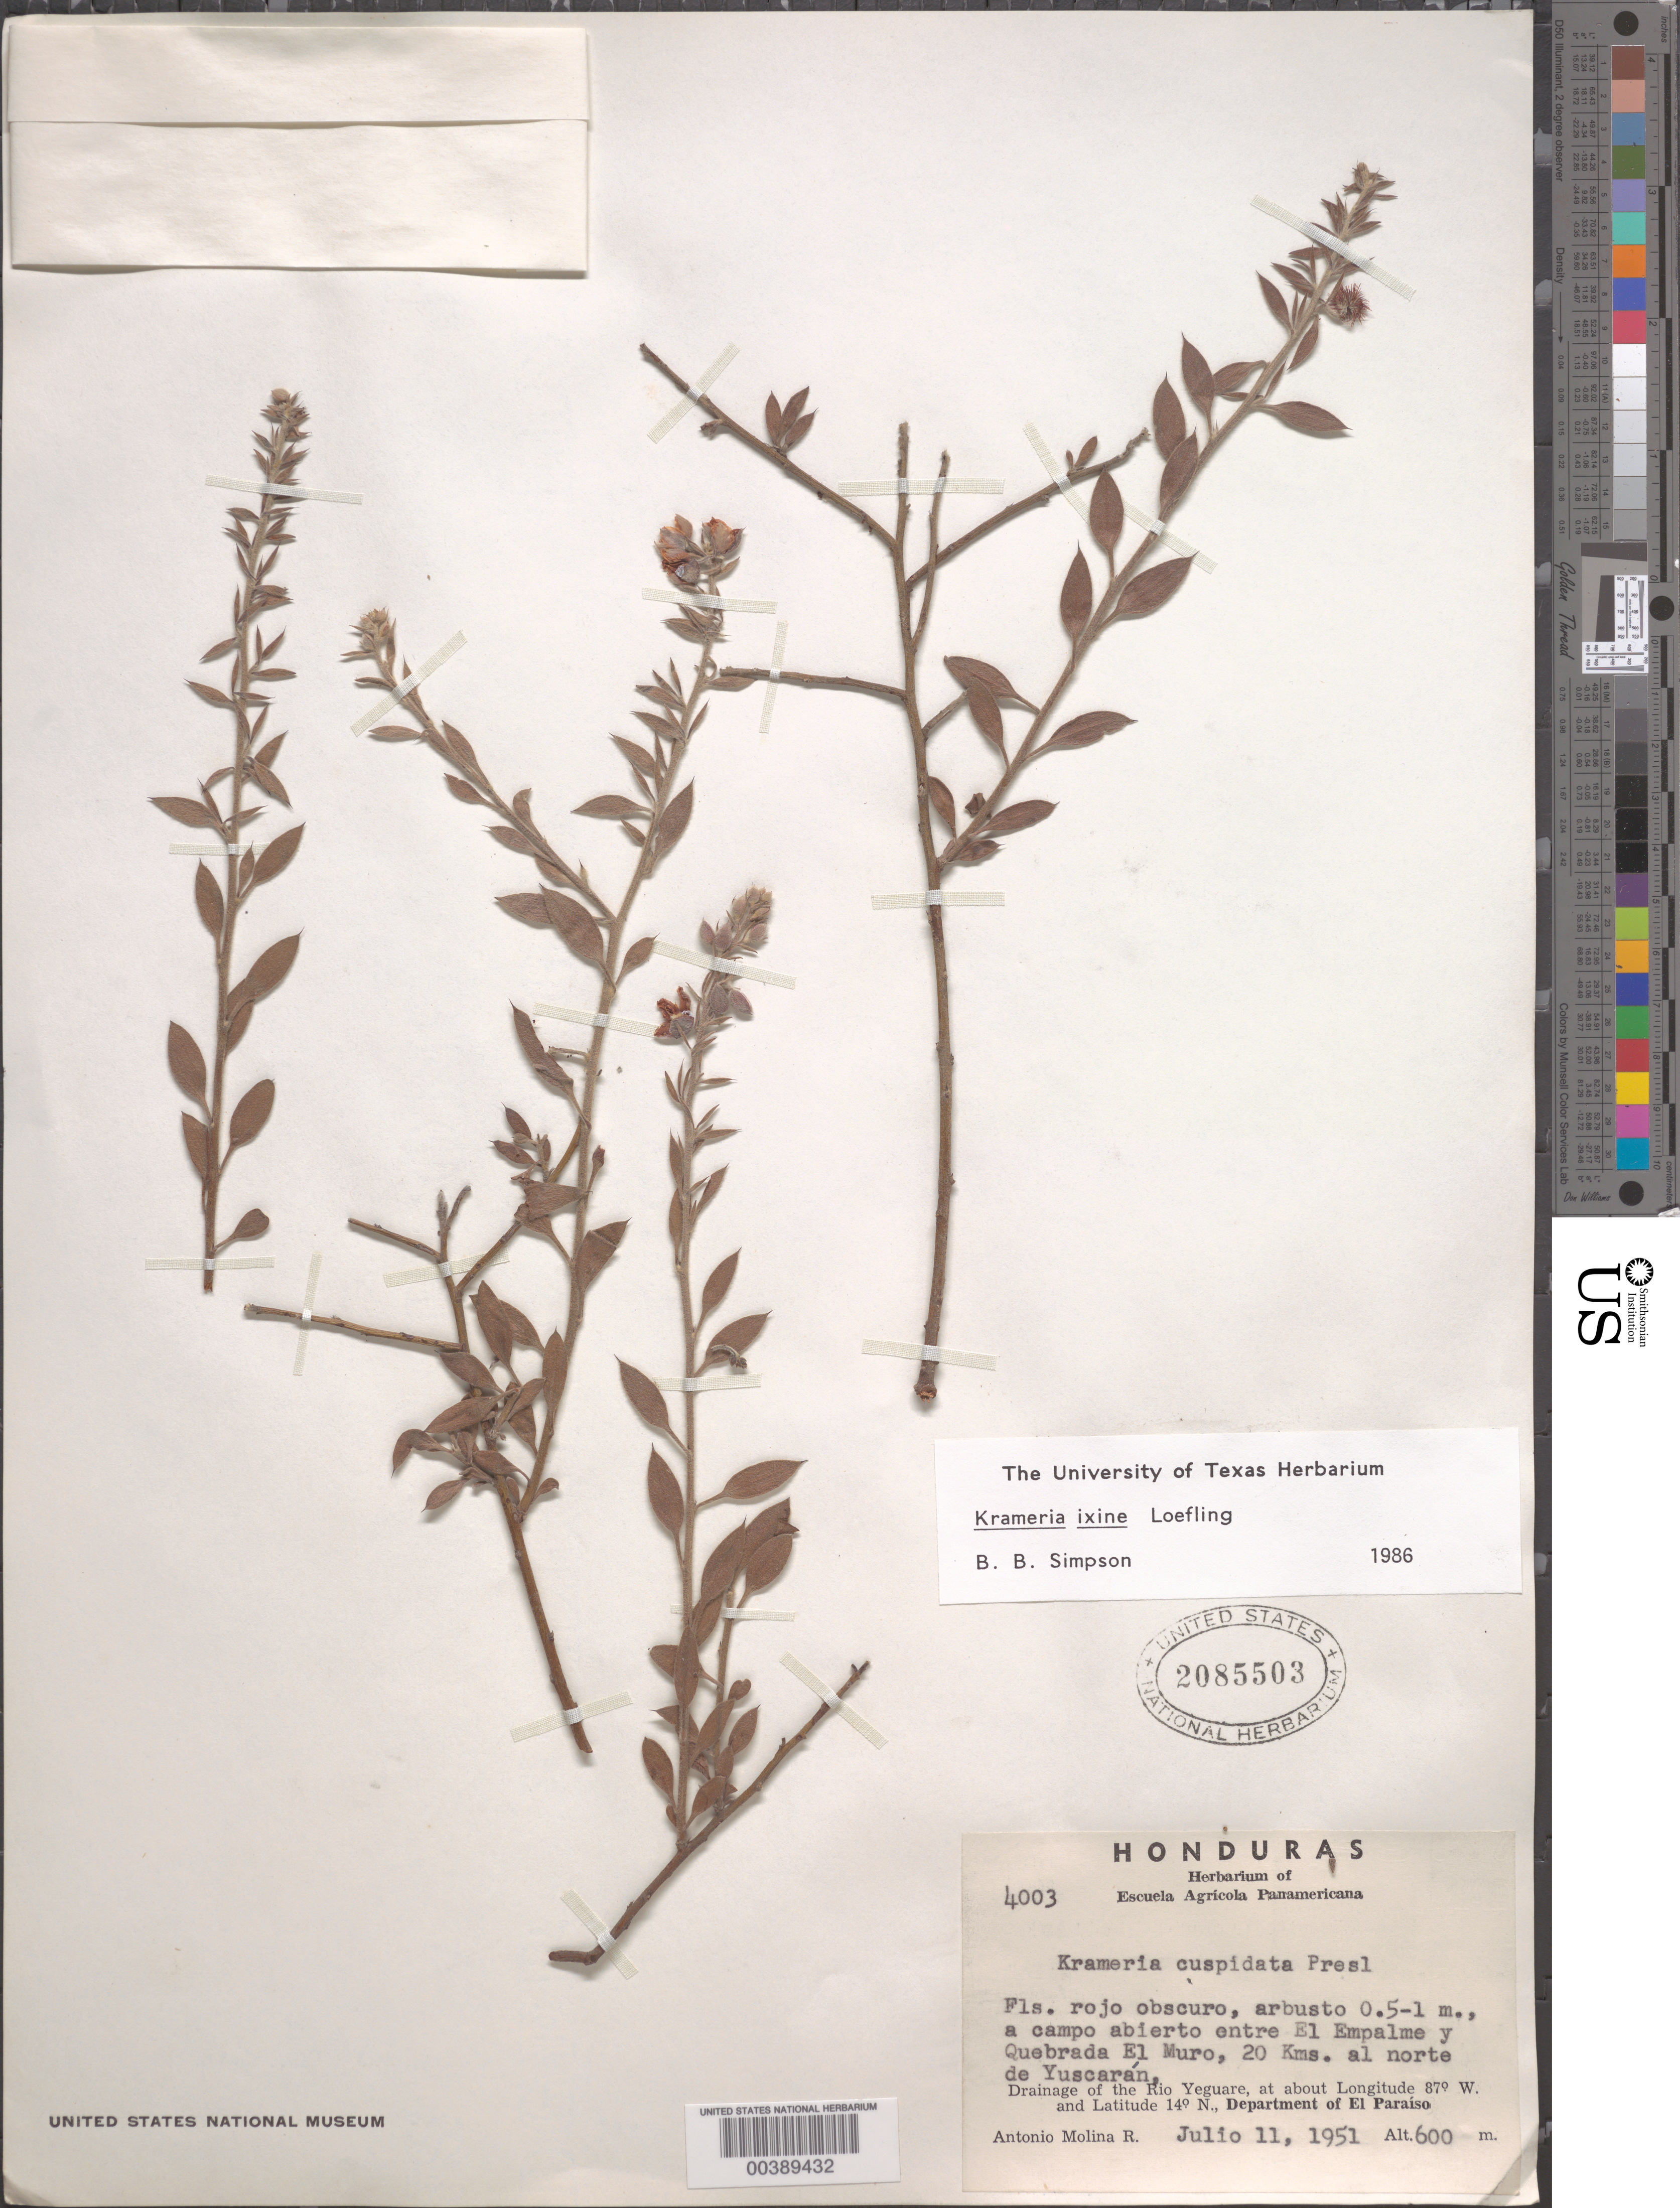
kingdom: Plantae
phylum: Tracheophyta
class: Magnoliopsida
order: Zygophyllales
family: Krameriaceae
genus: Krameria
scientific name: Krameria ixine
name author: L.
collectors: A. Molina R.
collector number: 4003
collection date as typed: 11 Jul 1951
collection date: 1951-07-11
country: Honduras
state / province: El Paraíso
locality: Entre El Empalme y Quebrada El Muro, 20 km al N de Yuscaran; drainage of the río Yeguare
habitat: A campo abierto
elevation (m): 600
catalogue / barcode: US 2085503